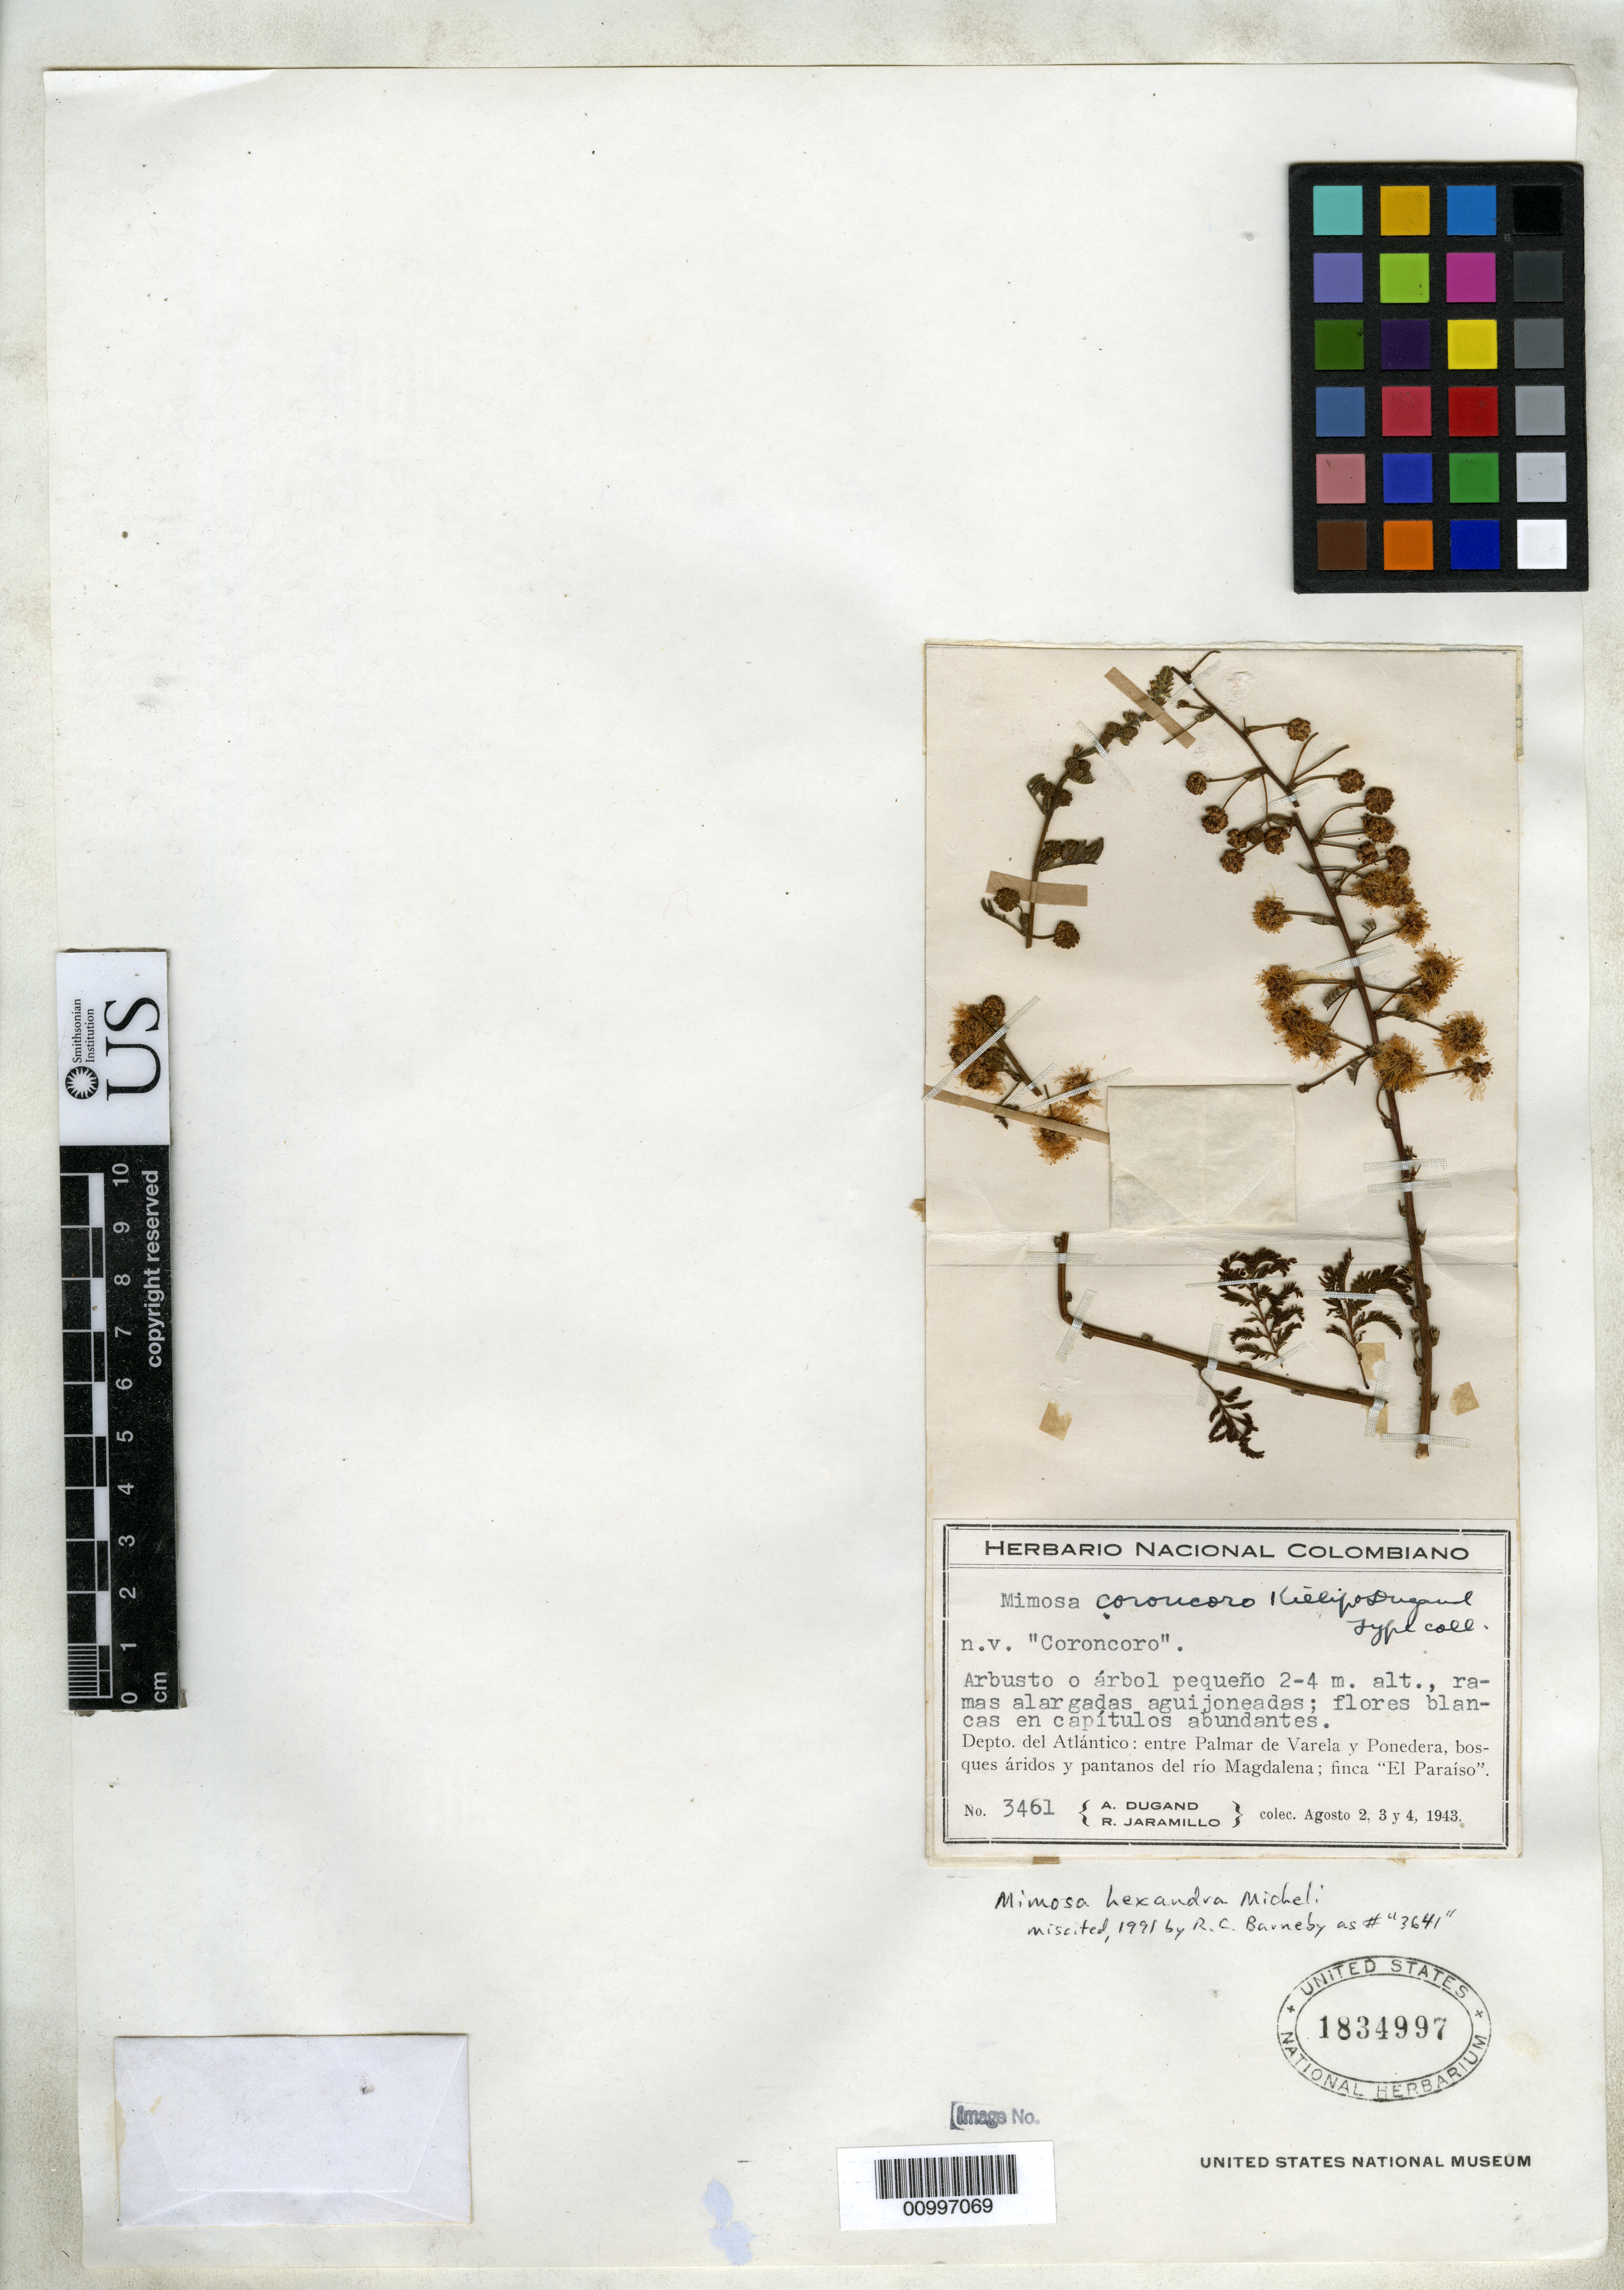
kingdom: Plantae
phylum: Tracheophyta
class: Magnoliopsida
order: Fabales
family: Fabaceae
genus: Mimosa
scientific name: Mimosa coroncoro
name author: Killip & Dugand G.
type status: Isolectotype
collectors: A. Dugand G. & R. Jaramillo M.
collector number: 3461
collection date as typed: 02 Aug 1943 to 04 Aug 1943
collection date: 1943-08-02/1943-08-04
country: Colombia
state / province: Atlántico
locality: Entre Palmar de Varela y Ponedera; finca "El Paraiso".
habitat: Bosques aridos y pantanos del rio Magdalena.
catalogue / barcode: US 1834997